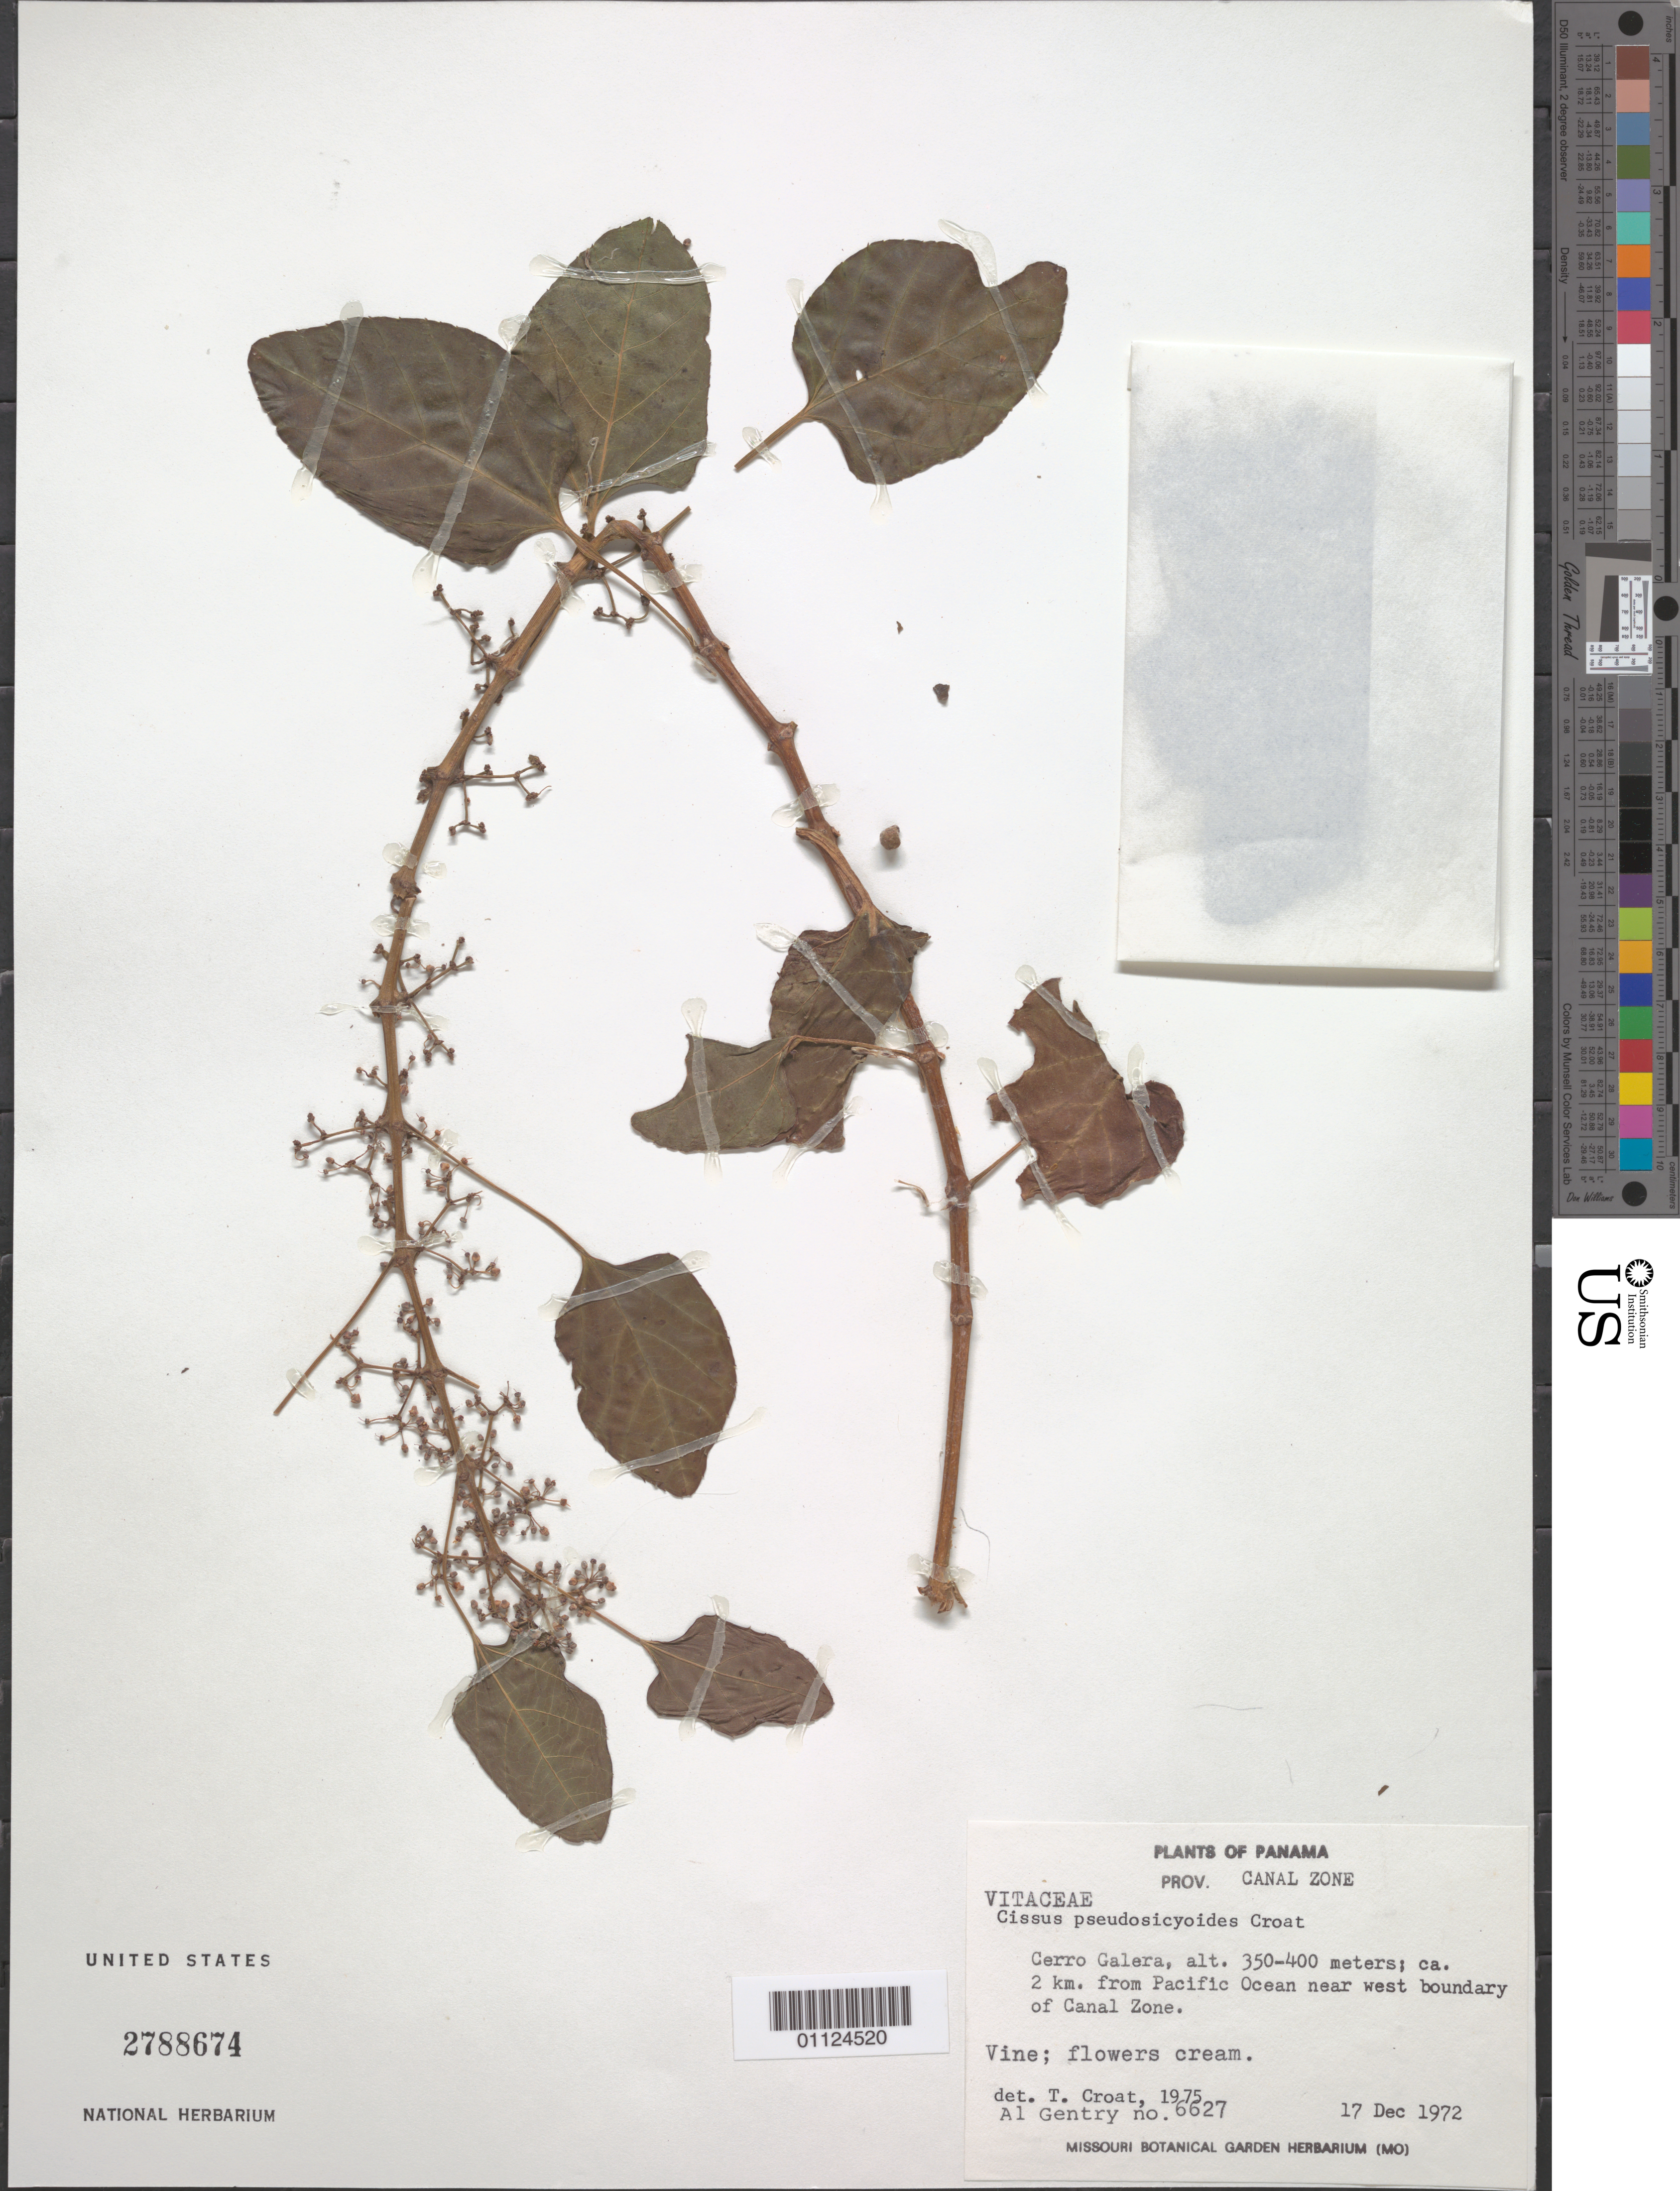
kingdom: Plantae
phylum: Tracheophyta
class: Magnoliopsida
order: Vitales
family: Vitaceae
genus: Cissus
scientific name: Cissus pseudosicyoides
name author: Croat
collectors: A. H. Gentry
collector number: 6627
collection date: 1972-12-17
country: Panama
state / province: Panamá Oeste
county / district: Canal Zone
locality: Cerro Galera. 2 km from Pacific Ocean near W boundary of Canal Zone.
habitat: Vine.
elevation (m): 350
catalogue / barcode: US 2788674